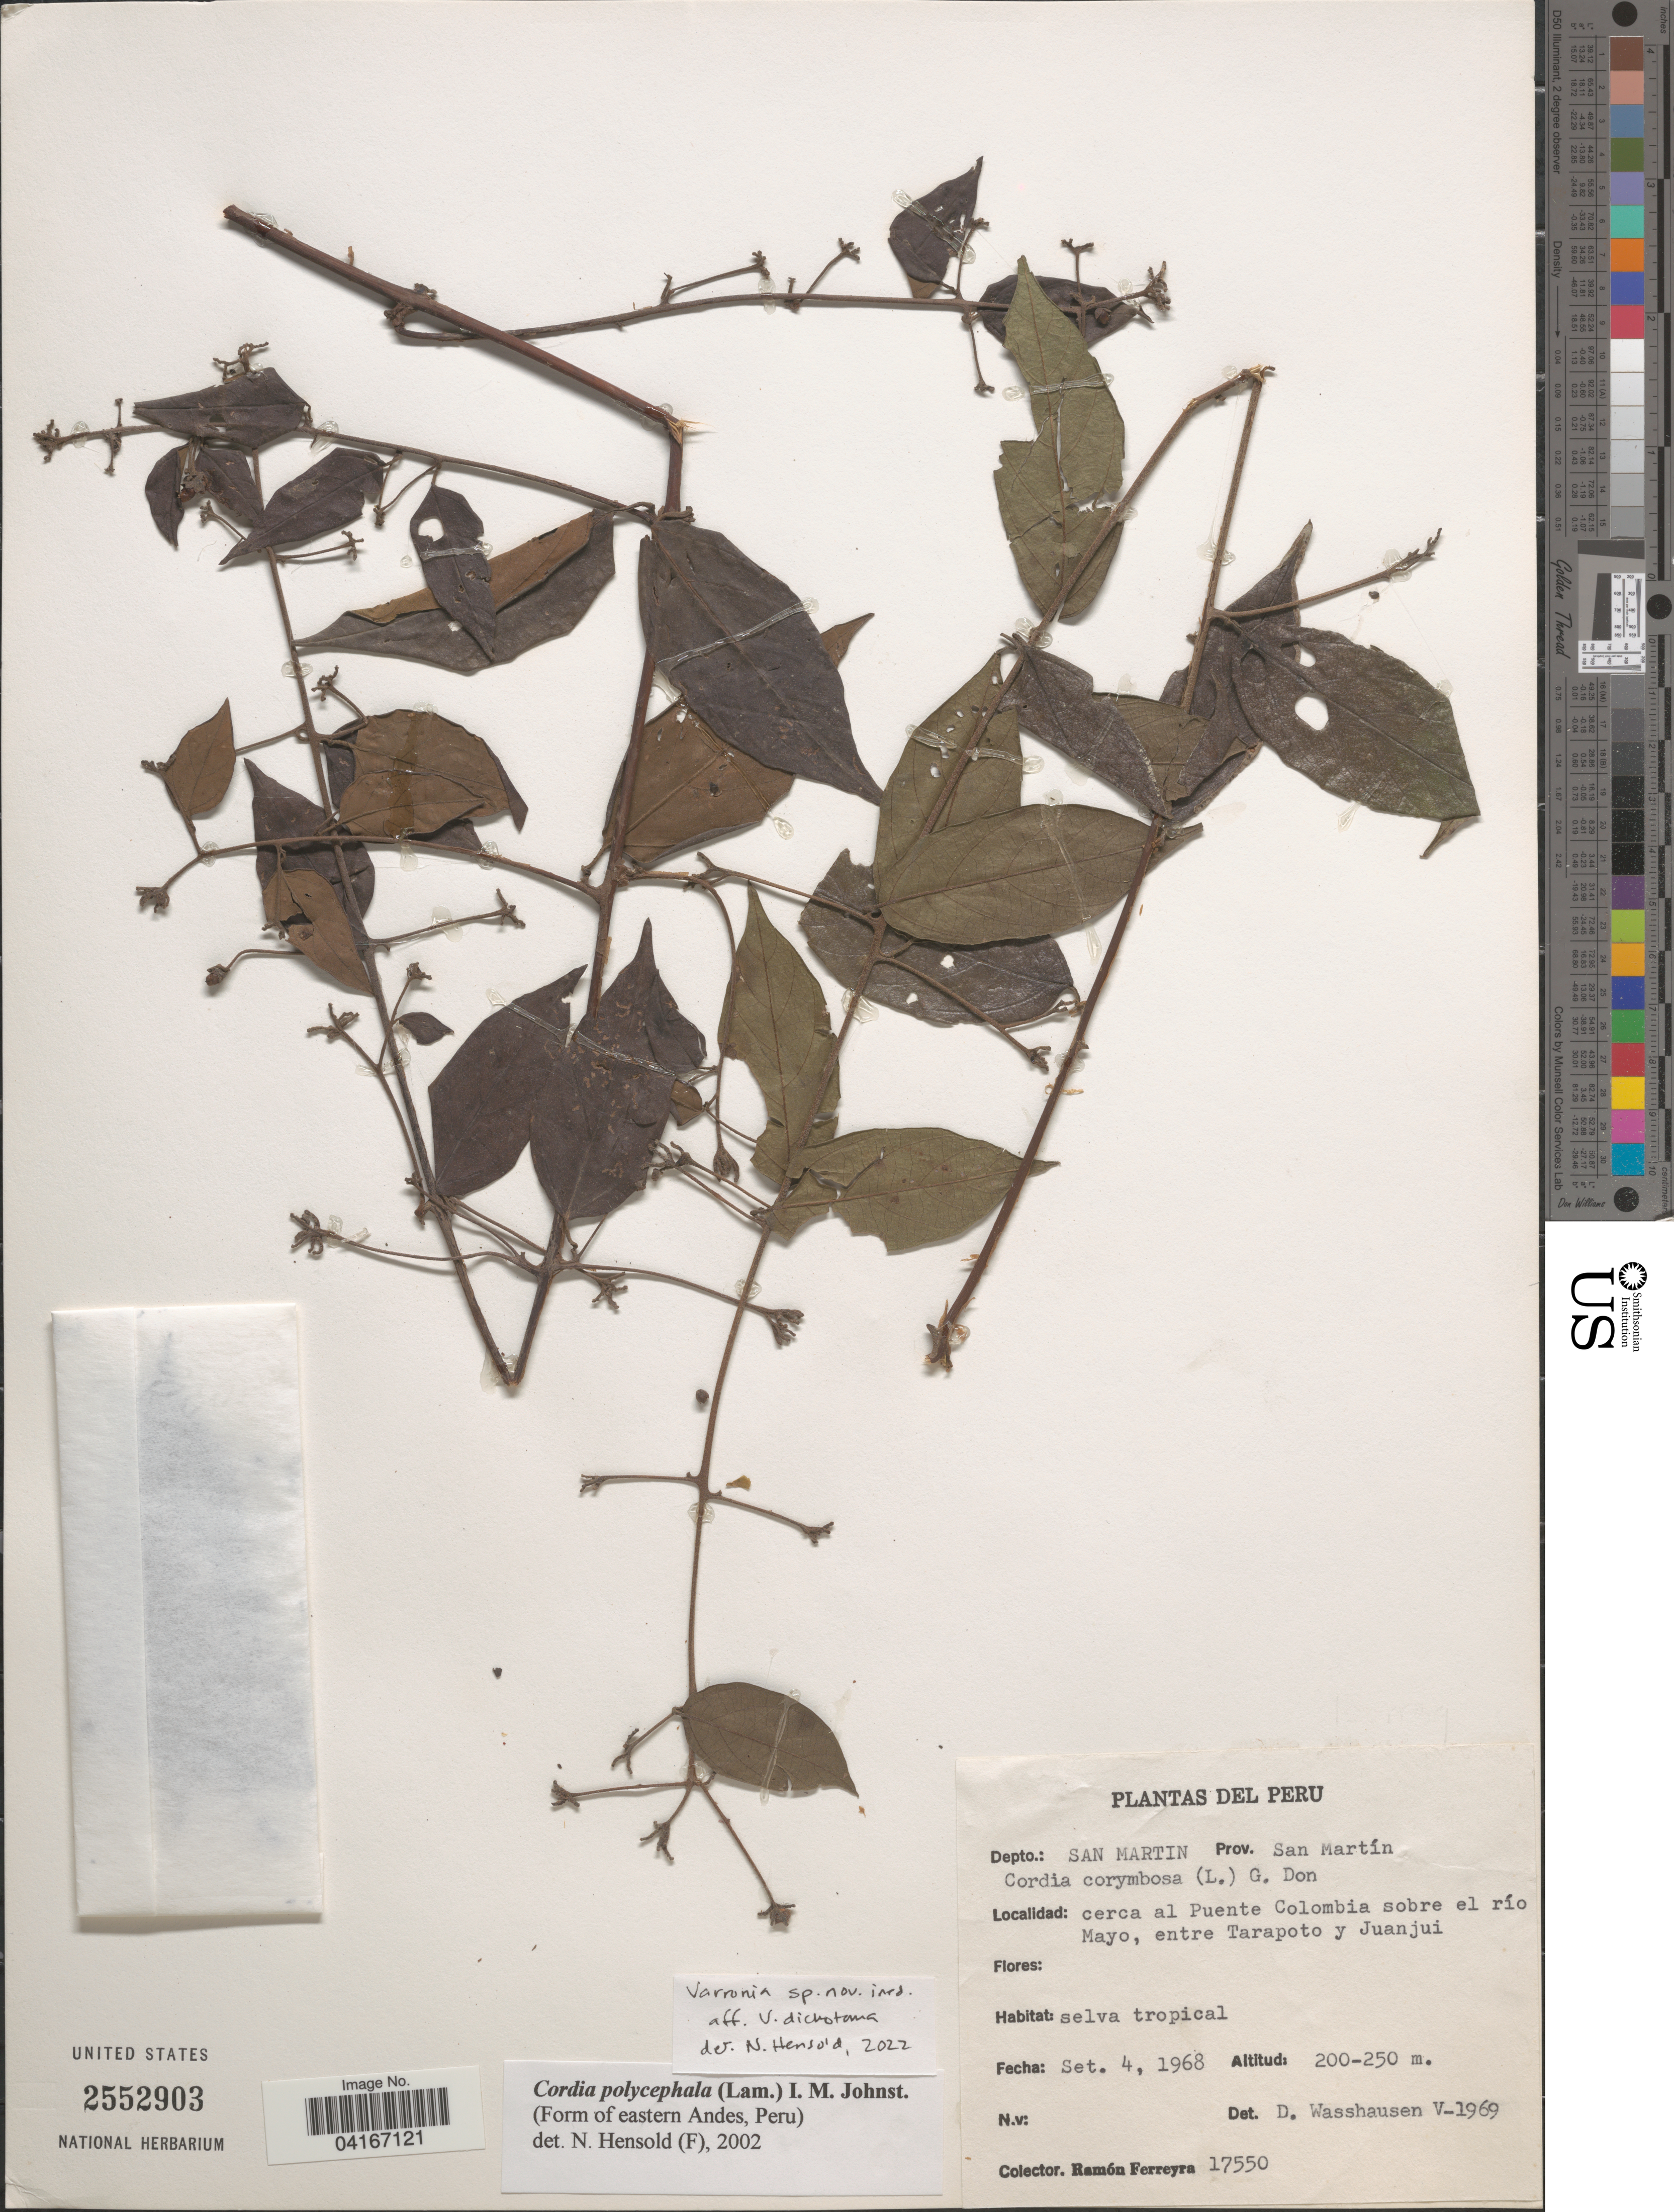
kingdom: Plantae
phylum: Tracheophyta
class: Magnoliopsida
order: Boraginales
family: Cordiaceae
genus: Varronia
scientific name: Varronia sp.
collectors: R. A. Ferreyra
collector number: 17550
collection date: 1968-09-04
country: Peru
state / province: San Martin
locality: Depto.: San Martin Prov. San Martín. Cerca al Puente Colombia sobre el río Mayom entre Tarapoto y Jaunjui.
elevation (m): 200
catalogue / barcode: US 2552903